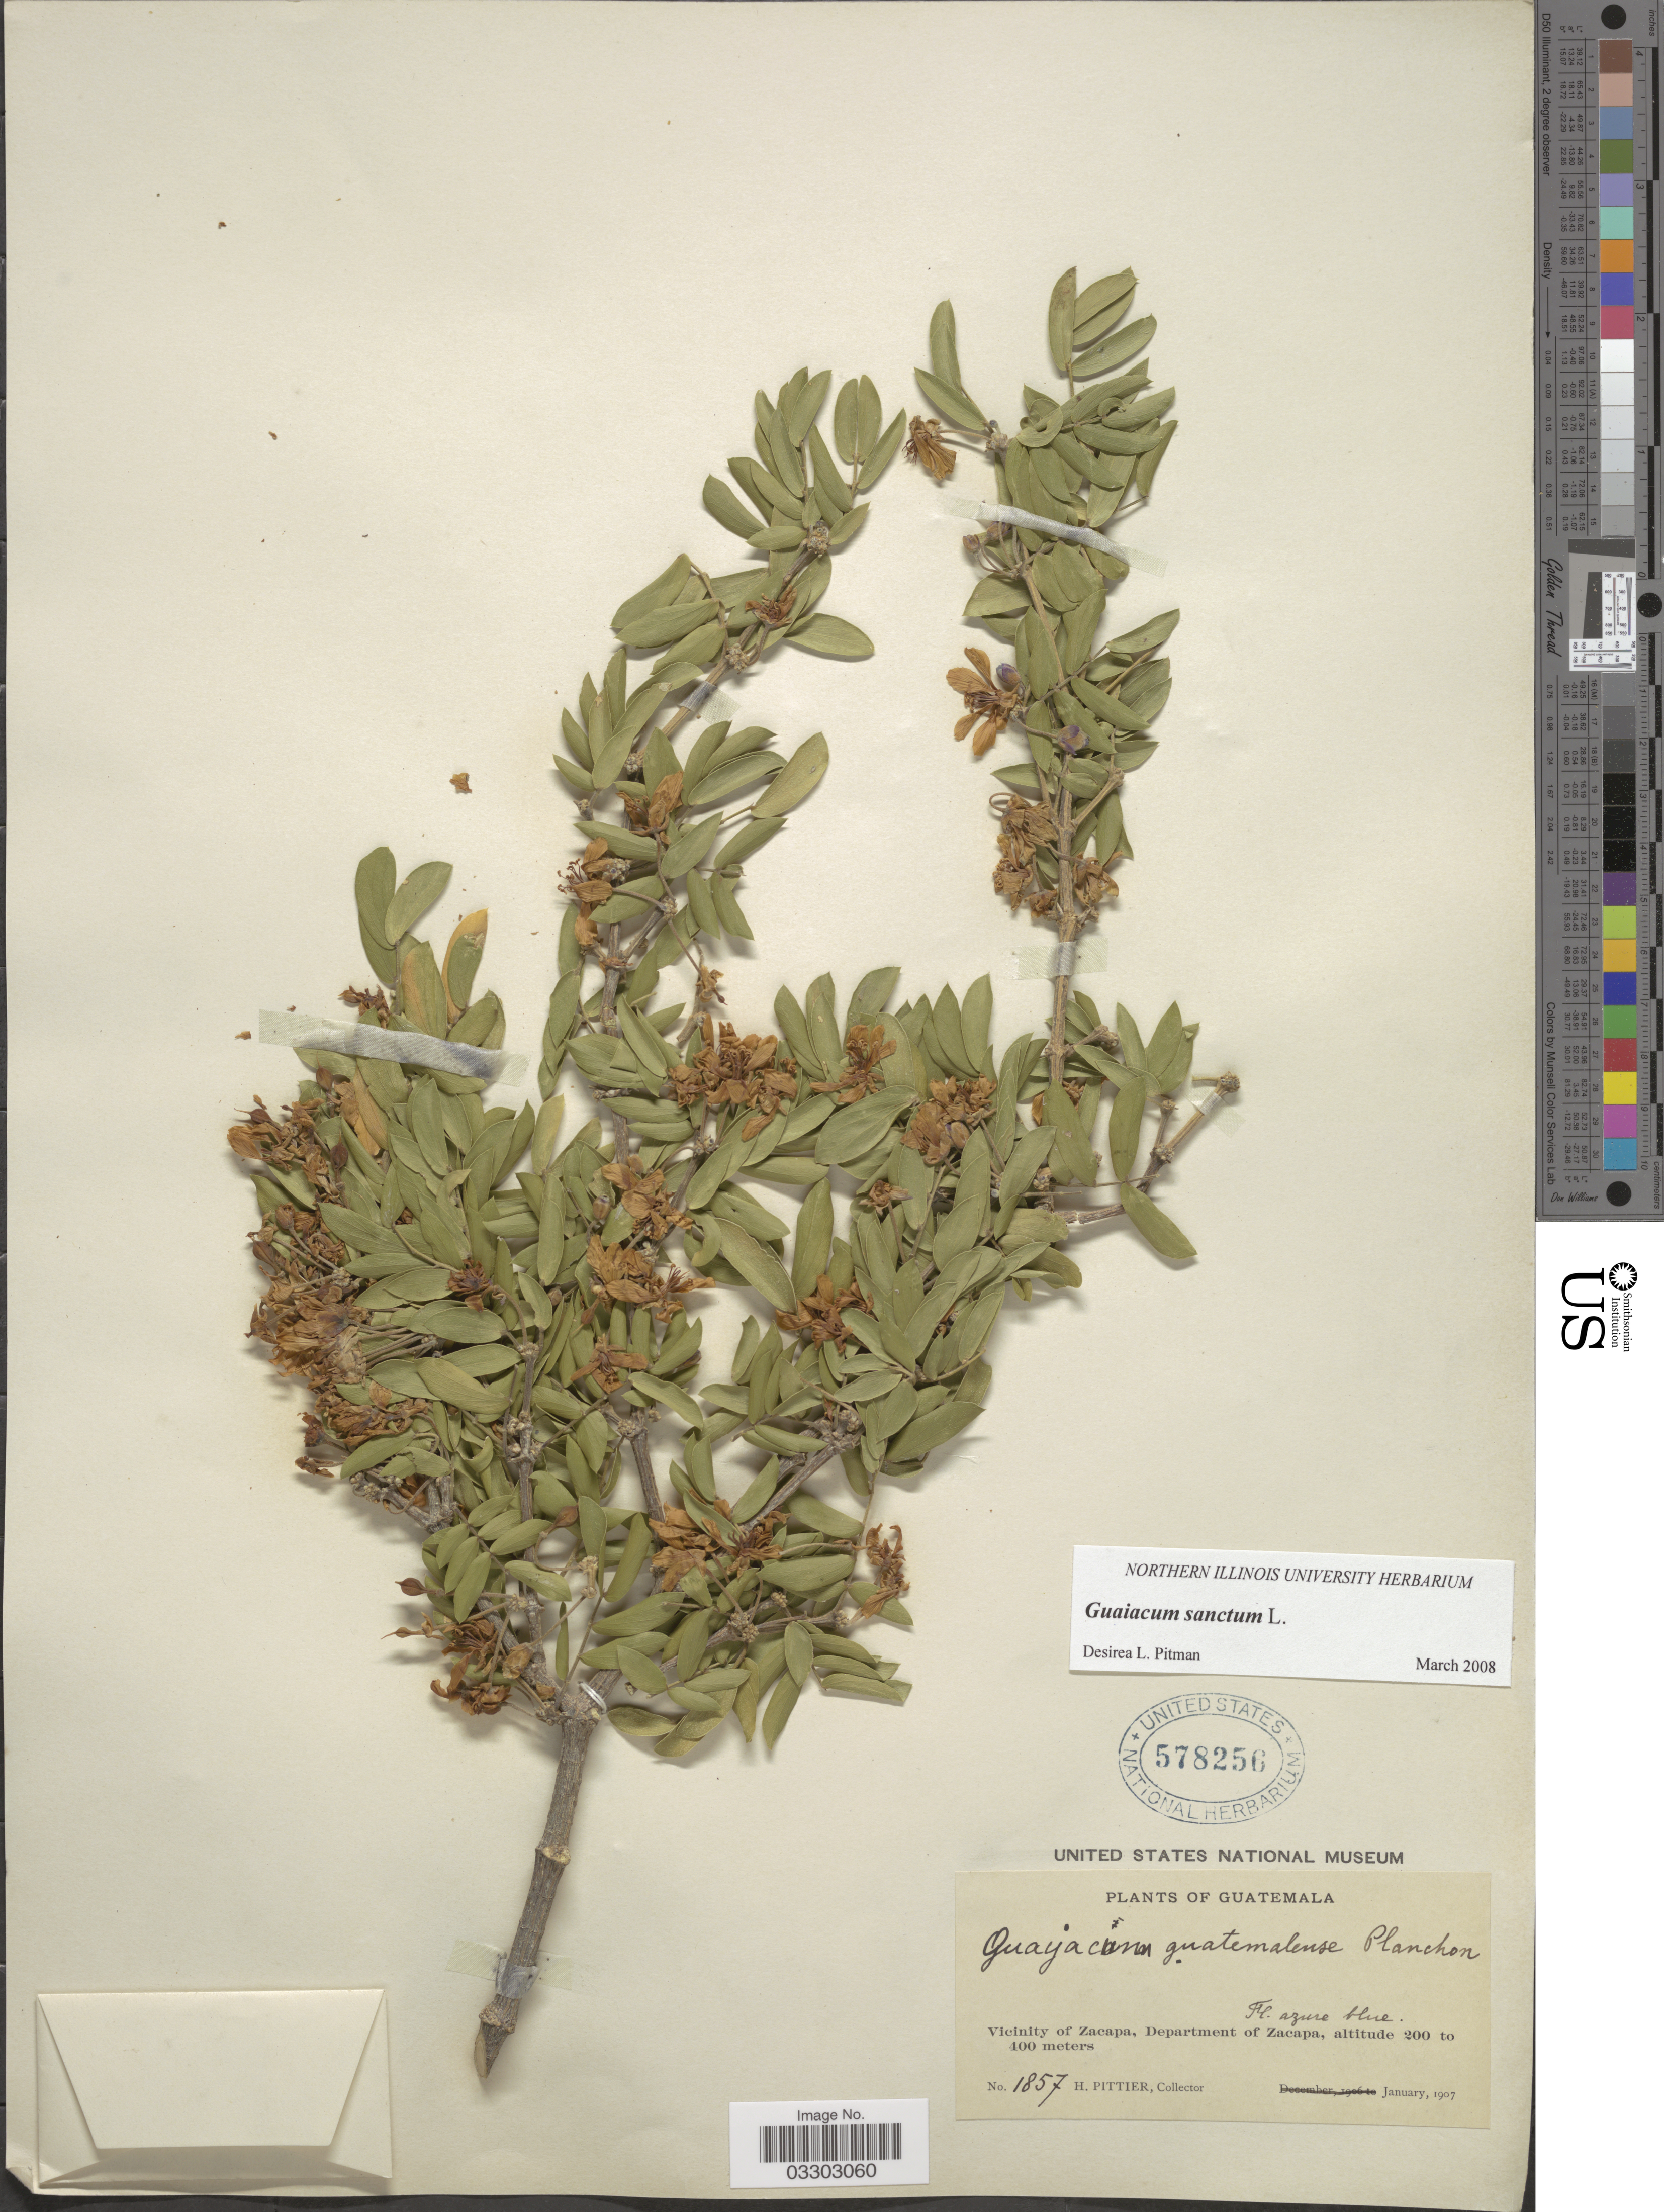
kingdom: Plantae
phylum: Tracheophyta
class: Magnoliopsida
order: Zygophyllales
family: Zygophyllaceae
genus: Guaiacum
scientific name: Guaiacum sanctum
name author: L.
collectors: H. F. Pittier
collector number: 1857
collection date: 1907-01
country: Guatemala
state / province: Zacapa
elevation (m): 200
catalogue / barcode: US 578256